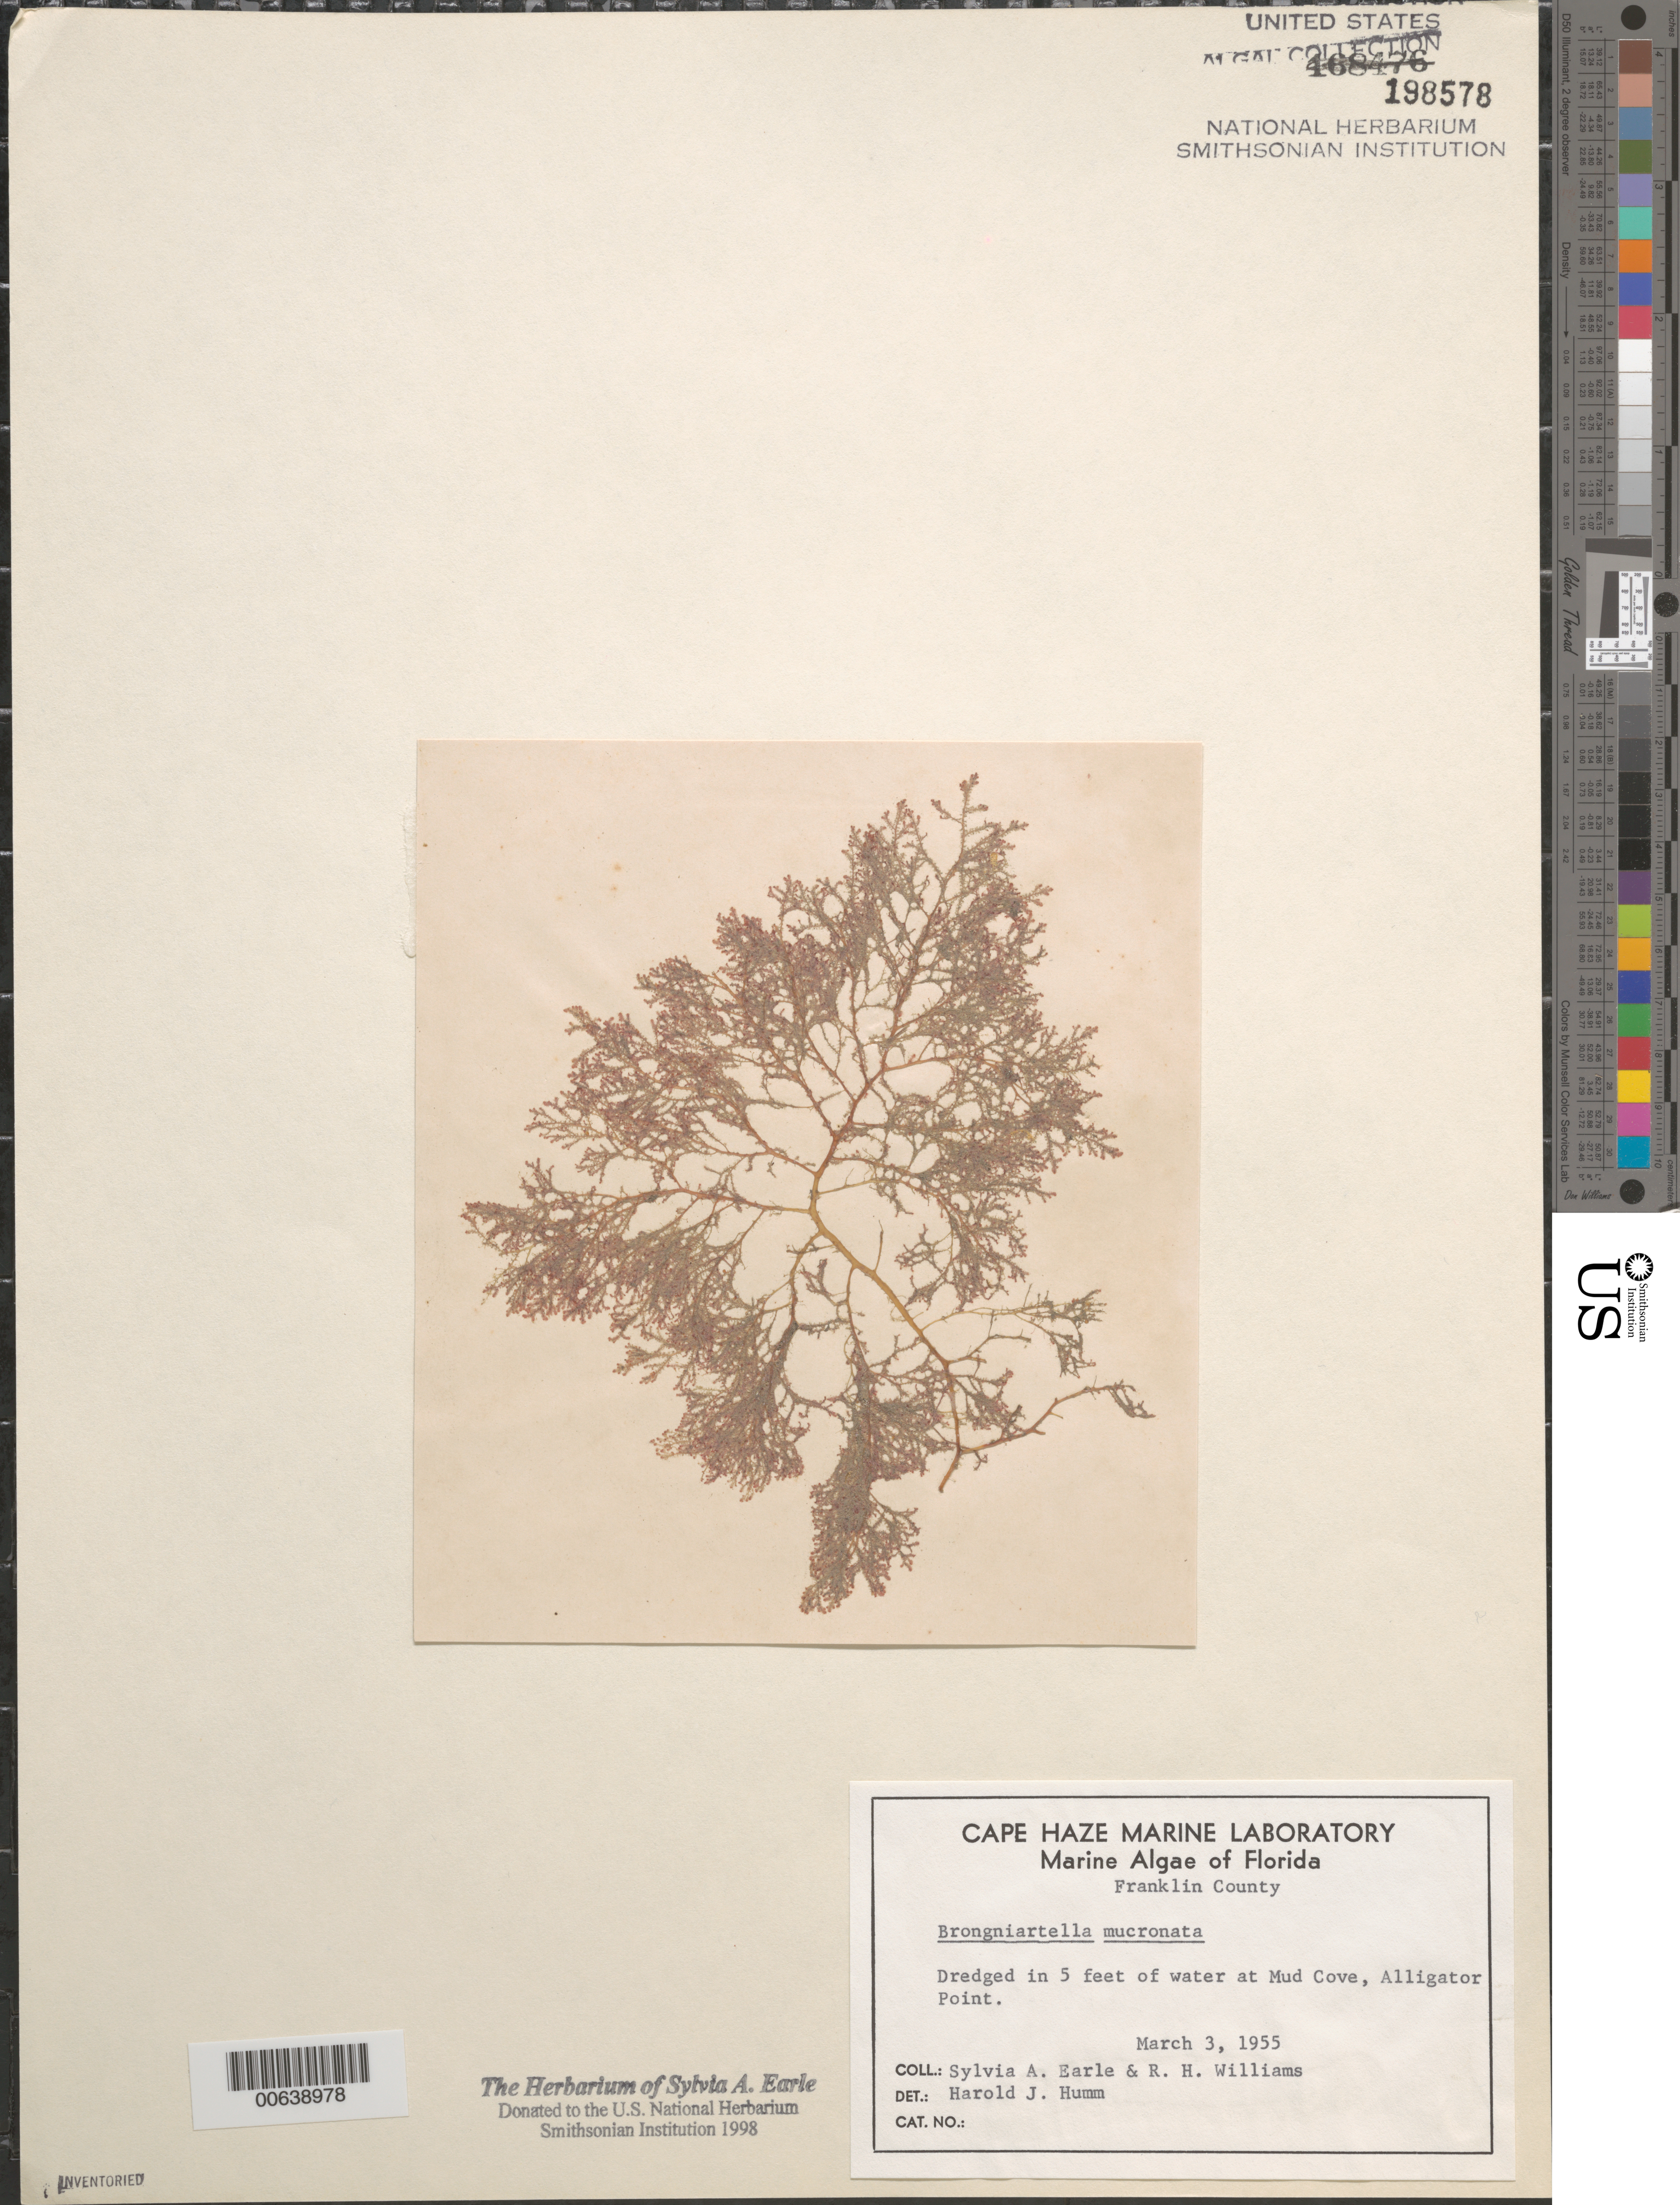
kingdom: Plantae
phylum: Rhodophyta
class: Florideophyceae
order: Ceramiales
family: Rhodomelaceae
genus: Heterodasya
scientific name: Heterodasya mucronata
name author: (Harv.) M.J. Wynne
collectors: S. A. Earle & R. H. Williams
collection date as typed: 03 Mar 1955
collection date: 1955-03-03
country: United States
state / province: Florida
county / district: Franklin County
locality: Mud Cove, Alligator Point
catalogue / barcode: US 198578